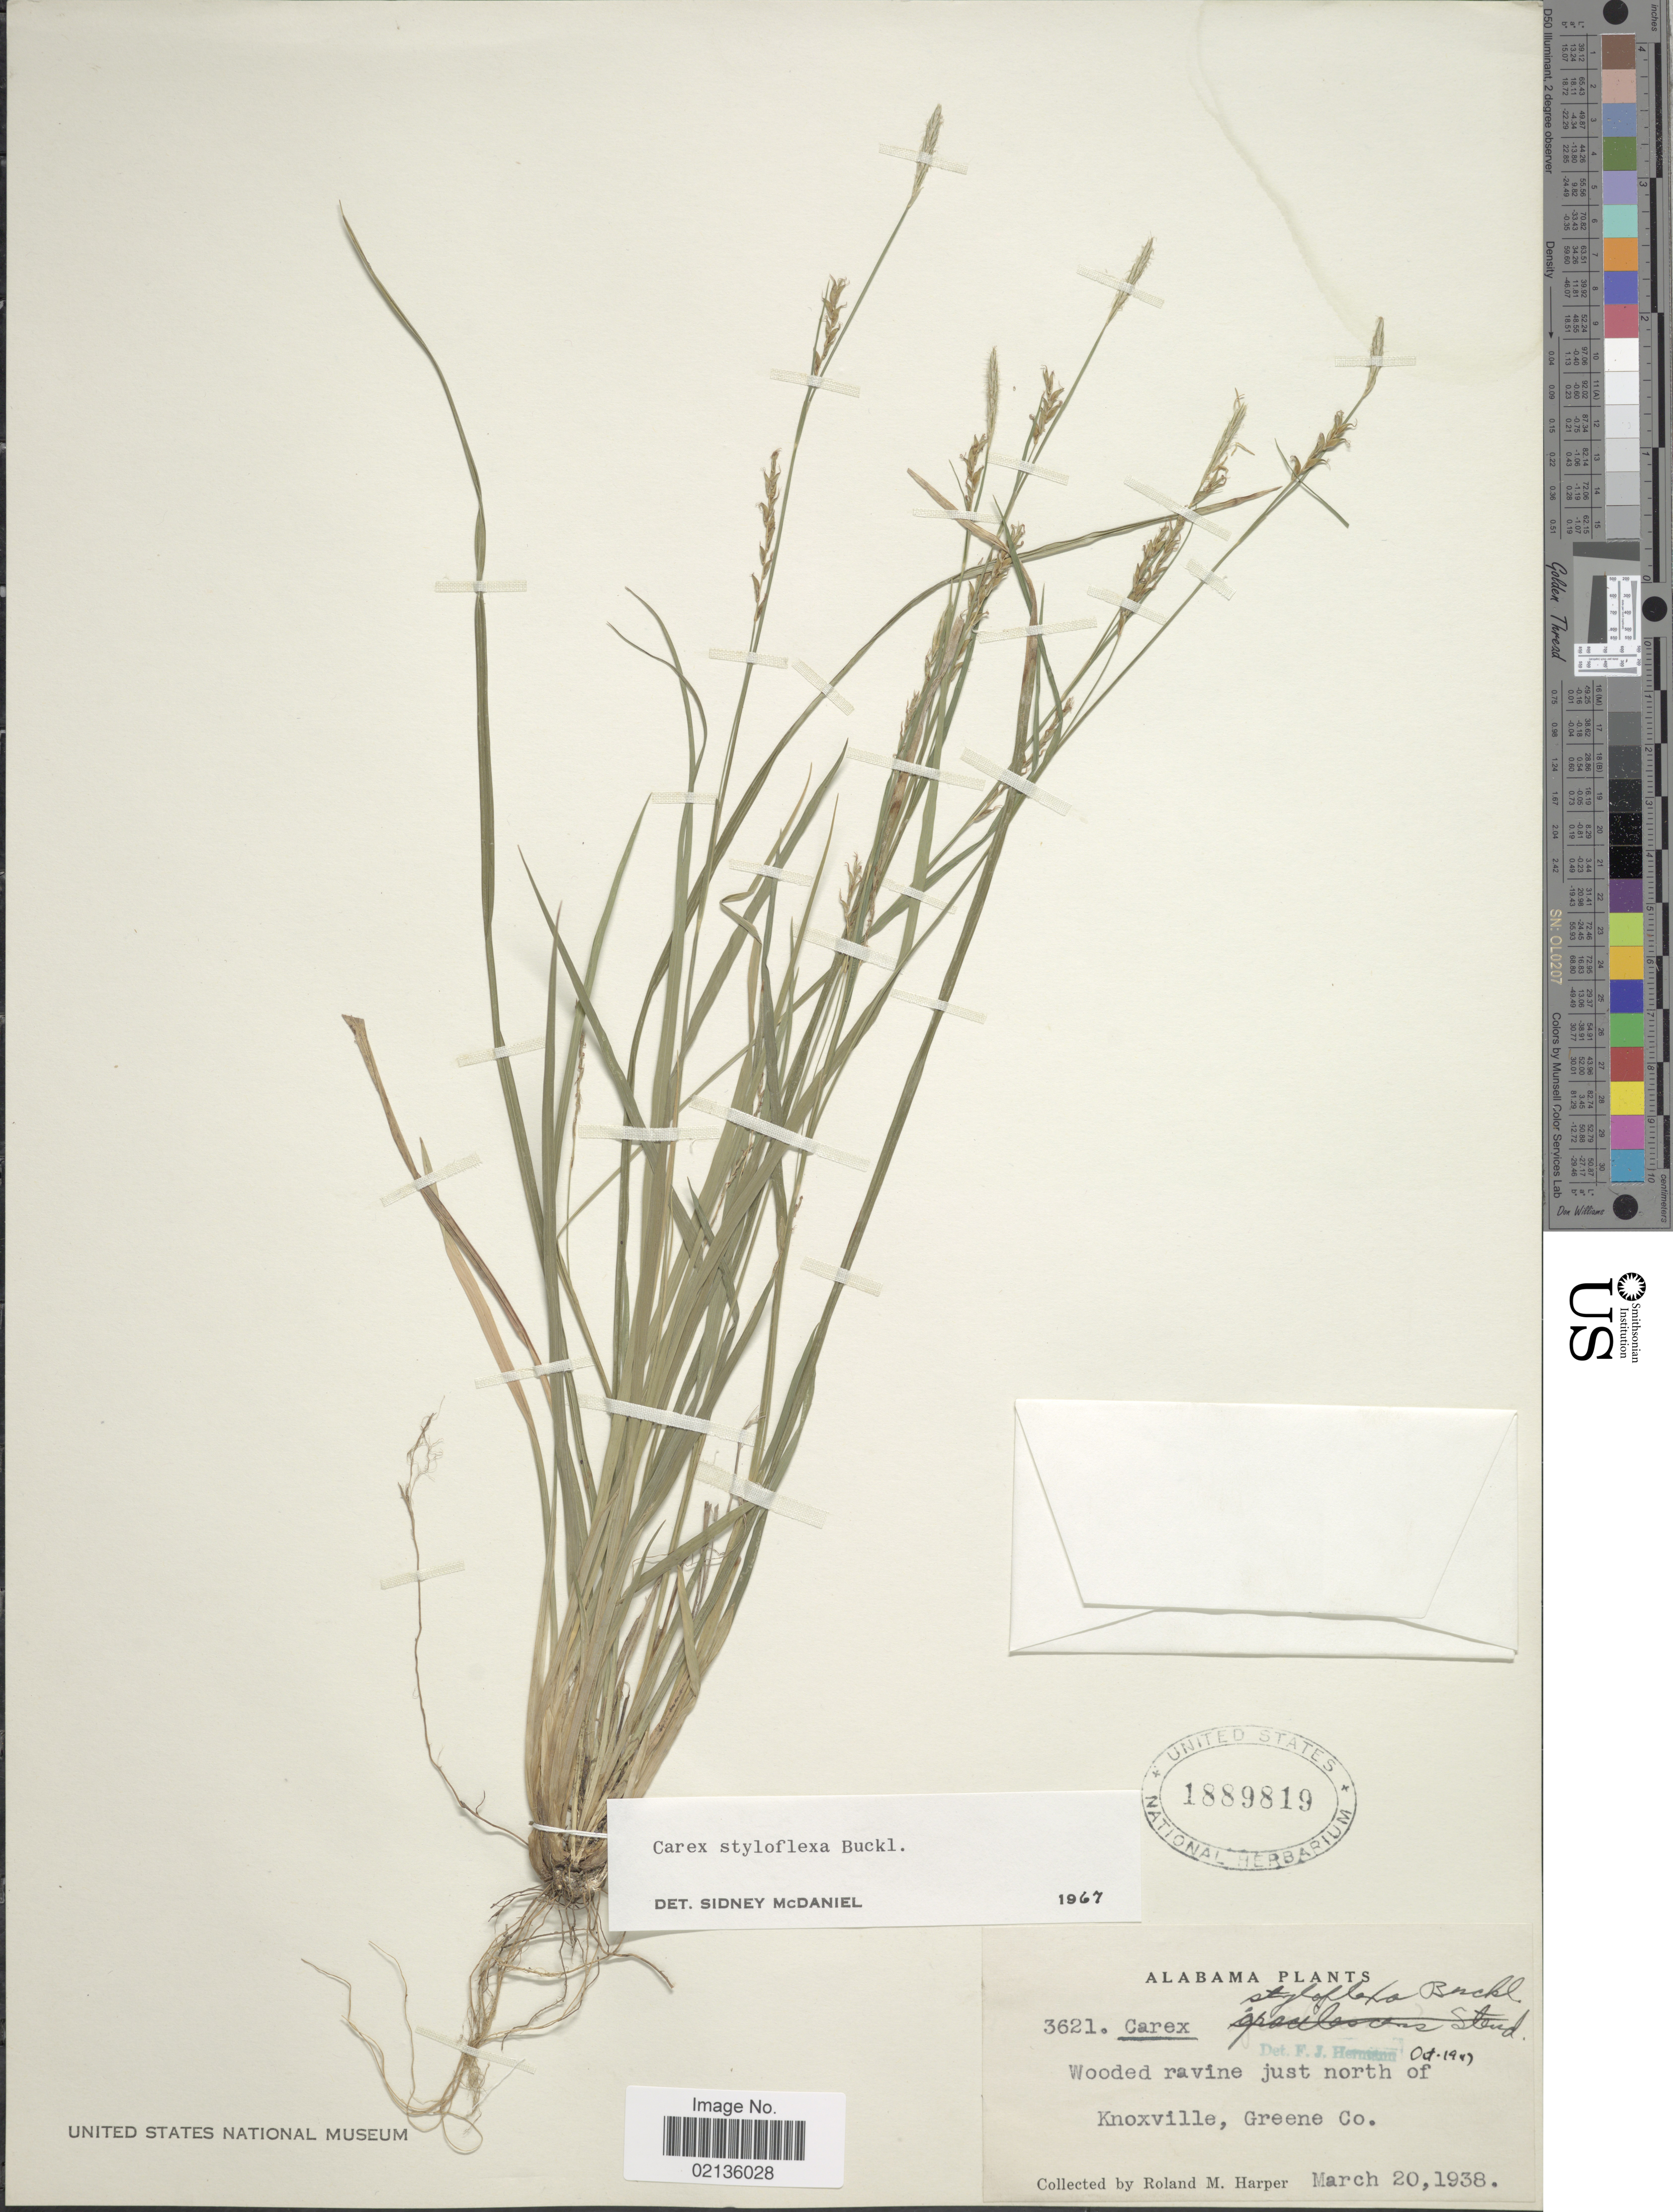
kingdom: Plantae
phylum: Tracheophyta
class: Liliopsida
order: Poales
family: Cyperaceae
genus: Carex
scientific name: Carex styloflexa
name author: Buckley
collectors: R. M. Harper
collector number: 3621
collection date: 1938-03-20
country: United States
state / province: Alabama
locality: Wooded ravine just north of Knoxville, Greene Co.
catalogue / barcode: US 1889819